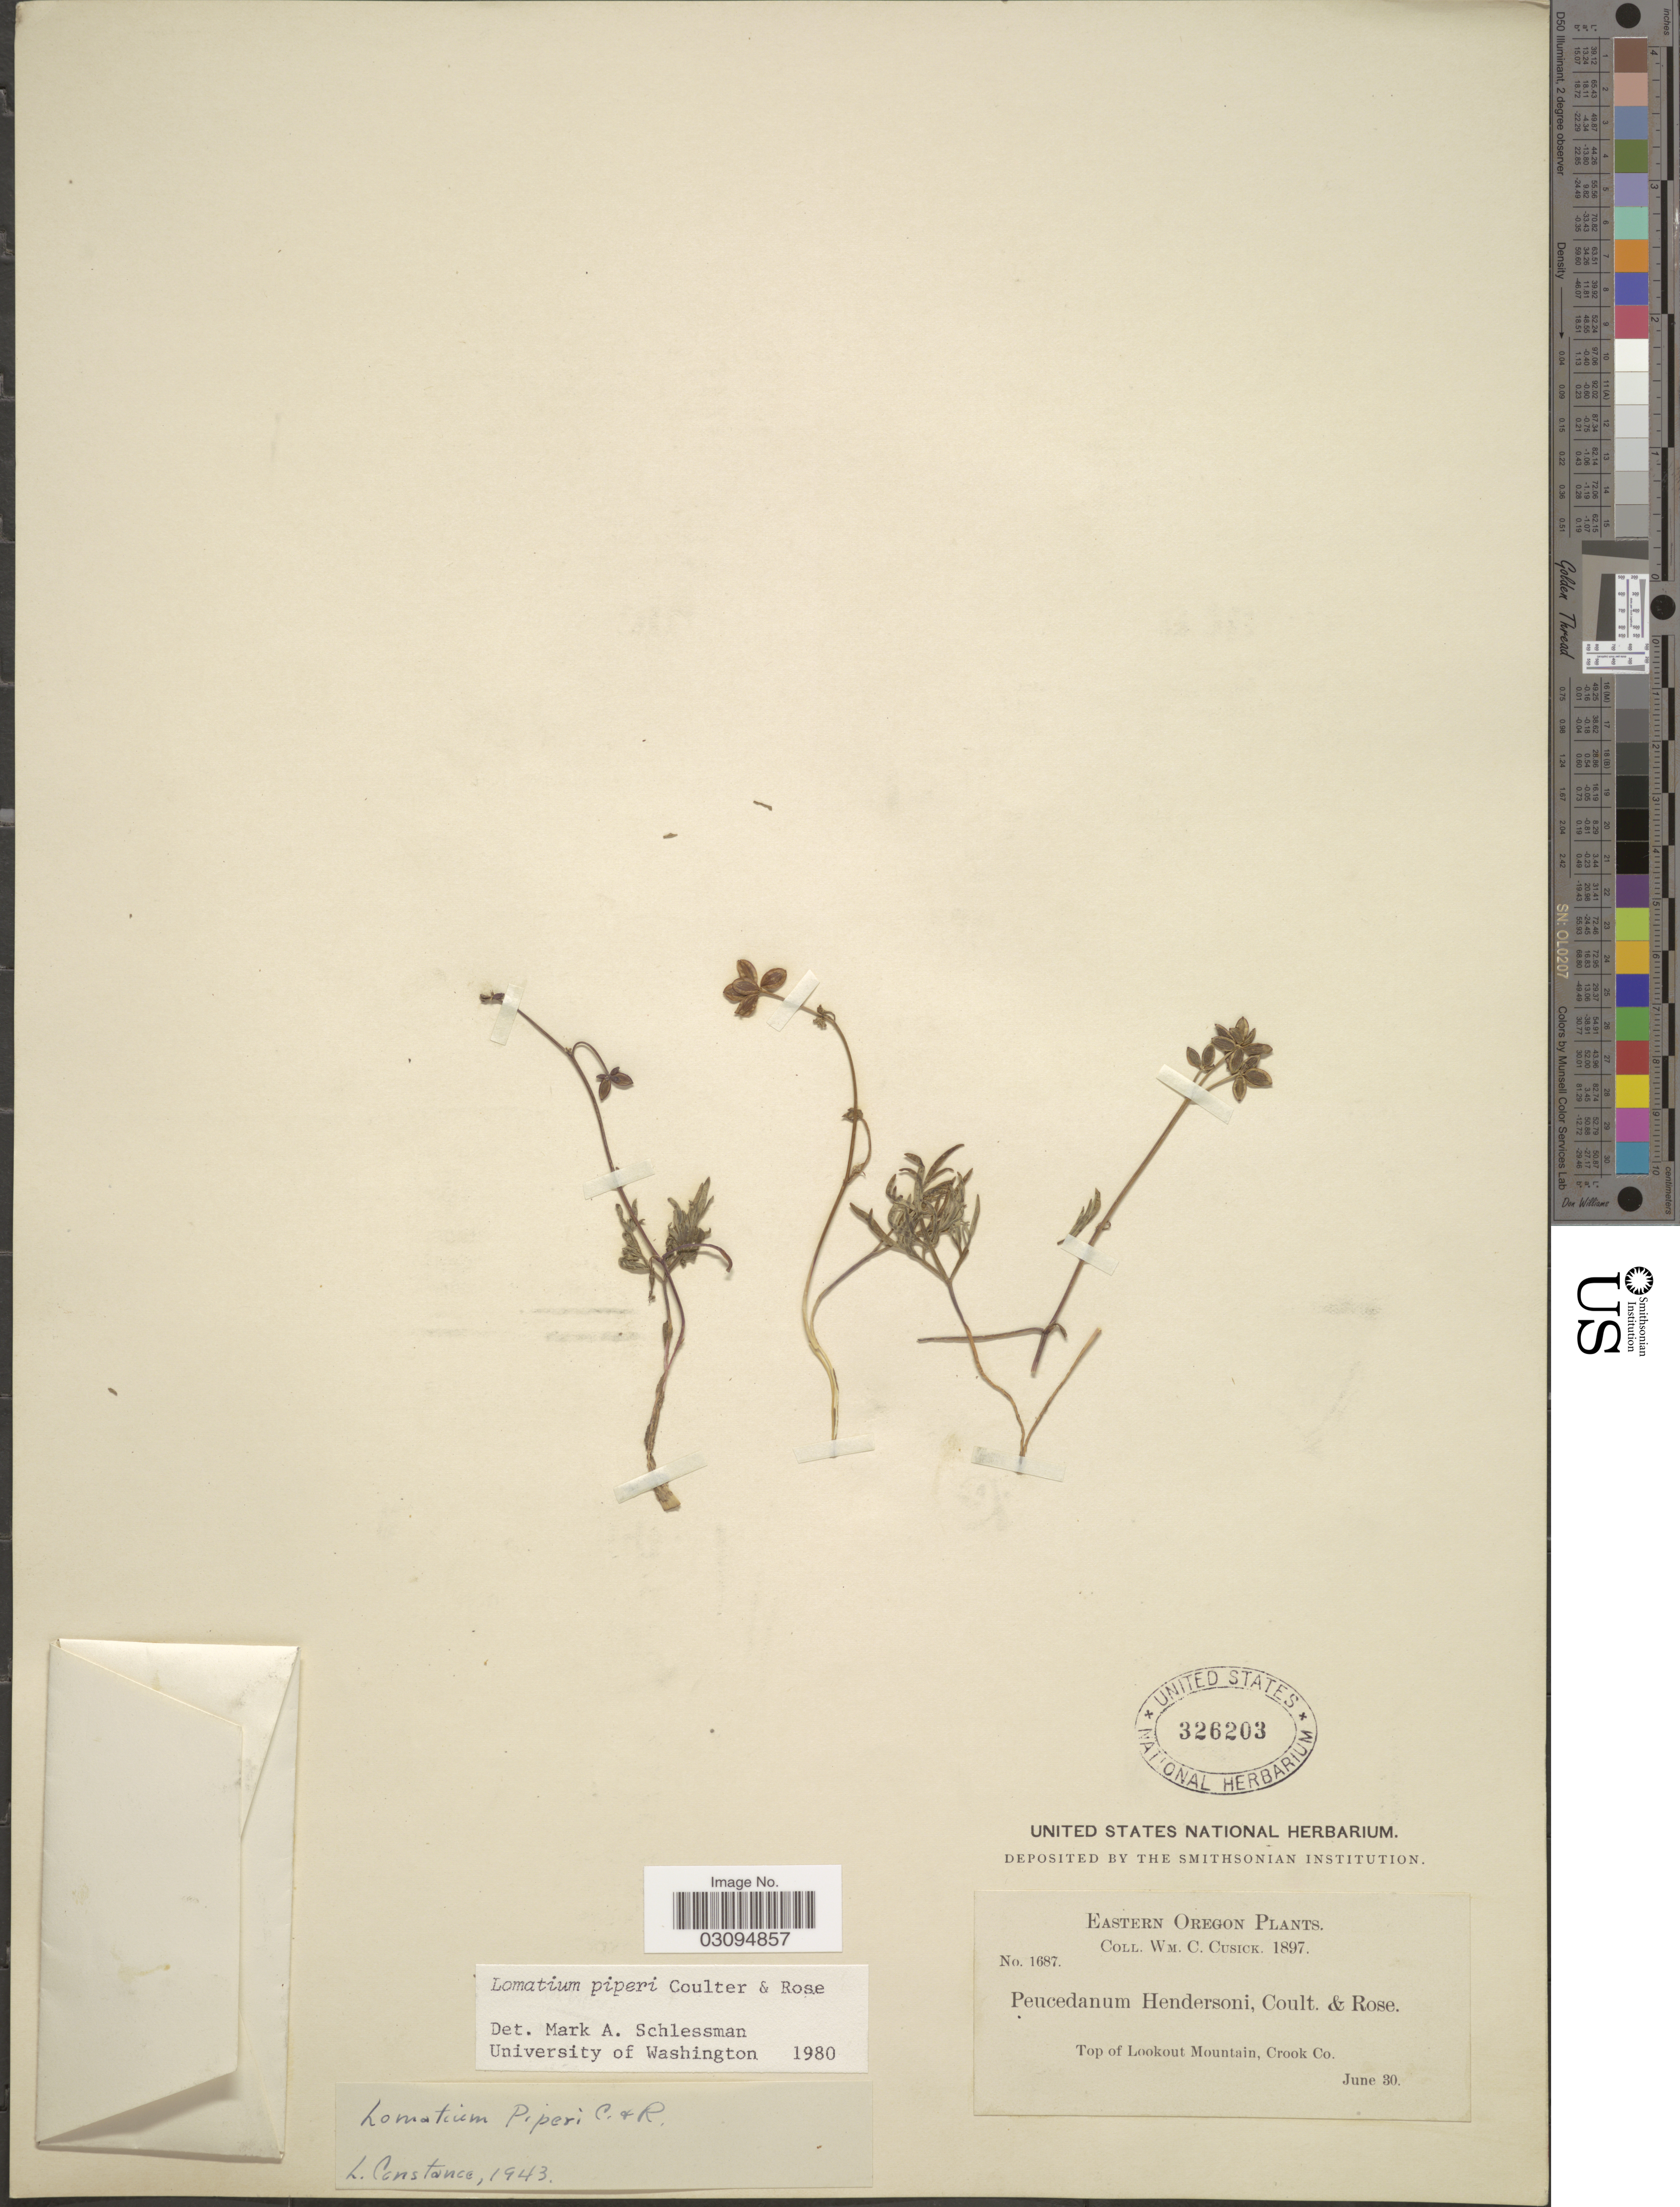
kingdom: Plantae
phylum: Tracheophyta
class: Magnoliopsida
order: Apiales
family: Apiaceae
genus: Lomatium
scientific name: Lomatium piperi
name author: J.M. Coult. & Rose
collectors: W. C. Cusick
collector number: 1687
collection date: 1897-06-30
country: United States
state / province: Oregon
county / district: Crook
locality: Eastern Oregon. Top of Lookout Mountain, Crook Co.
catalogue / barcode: US 326203